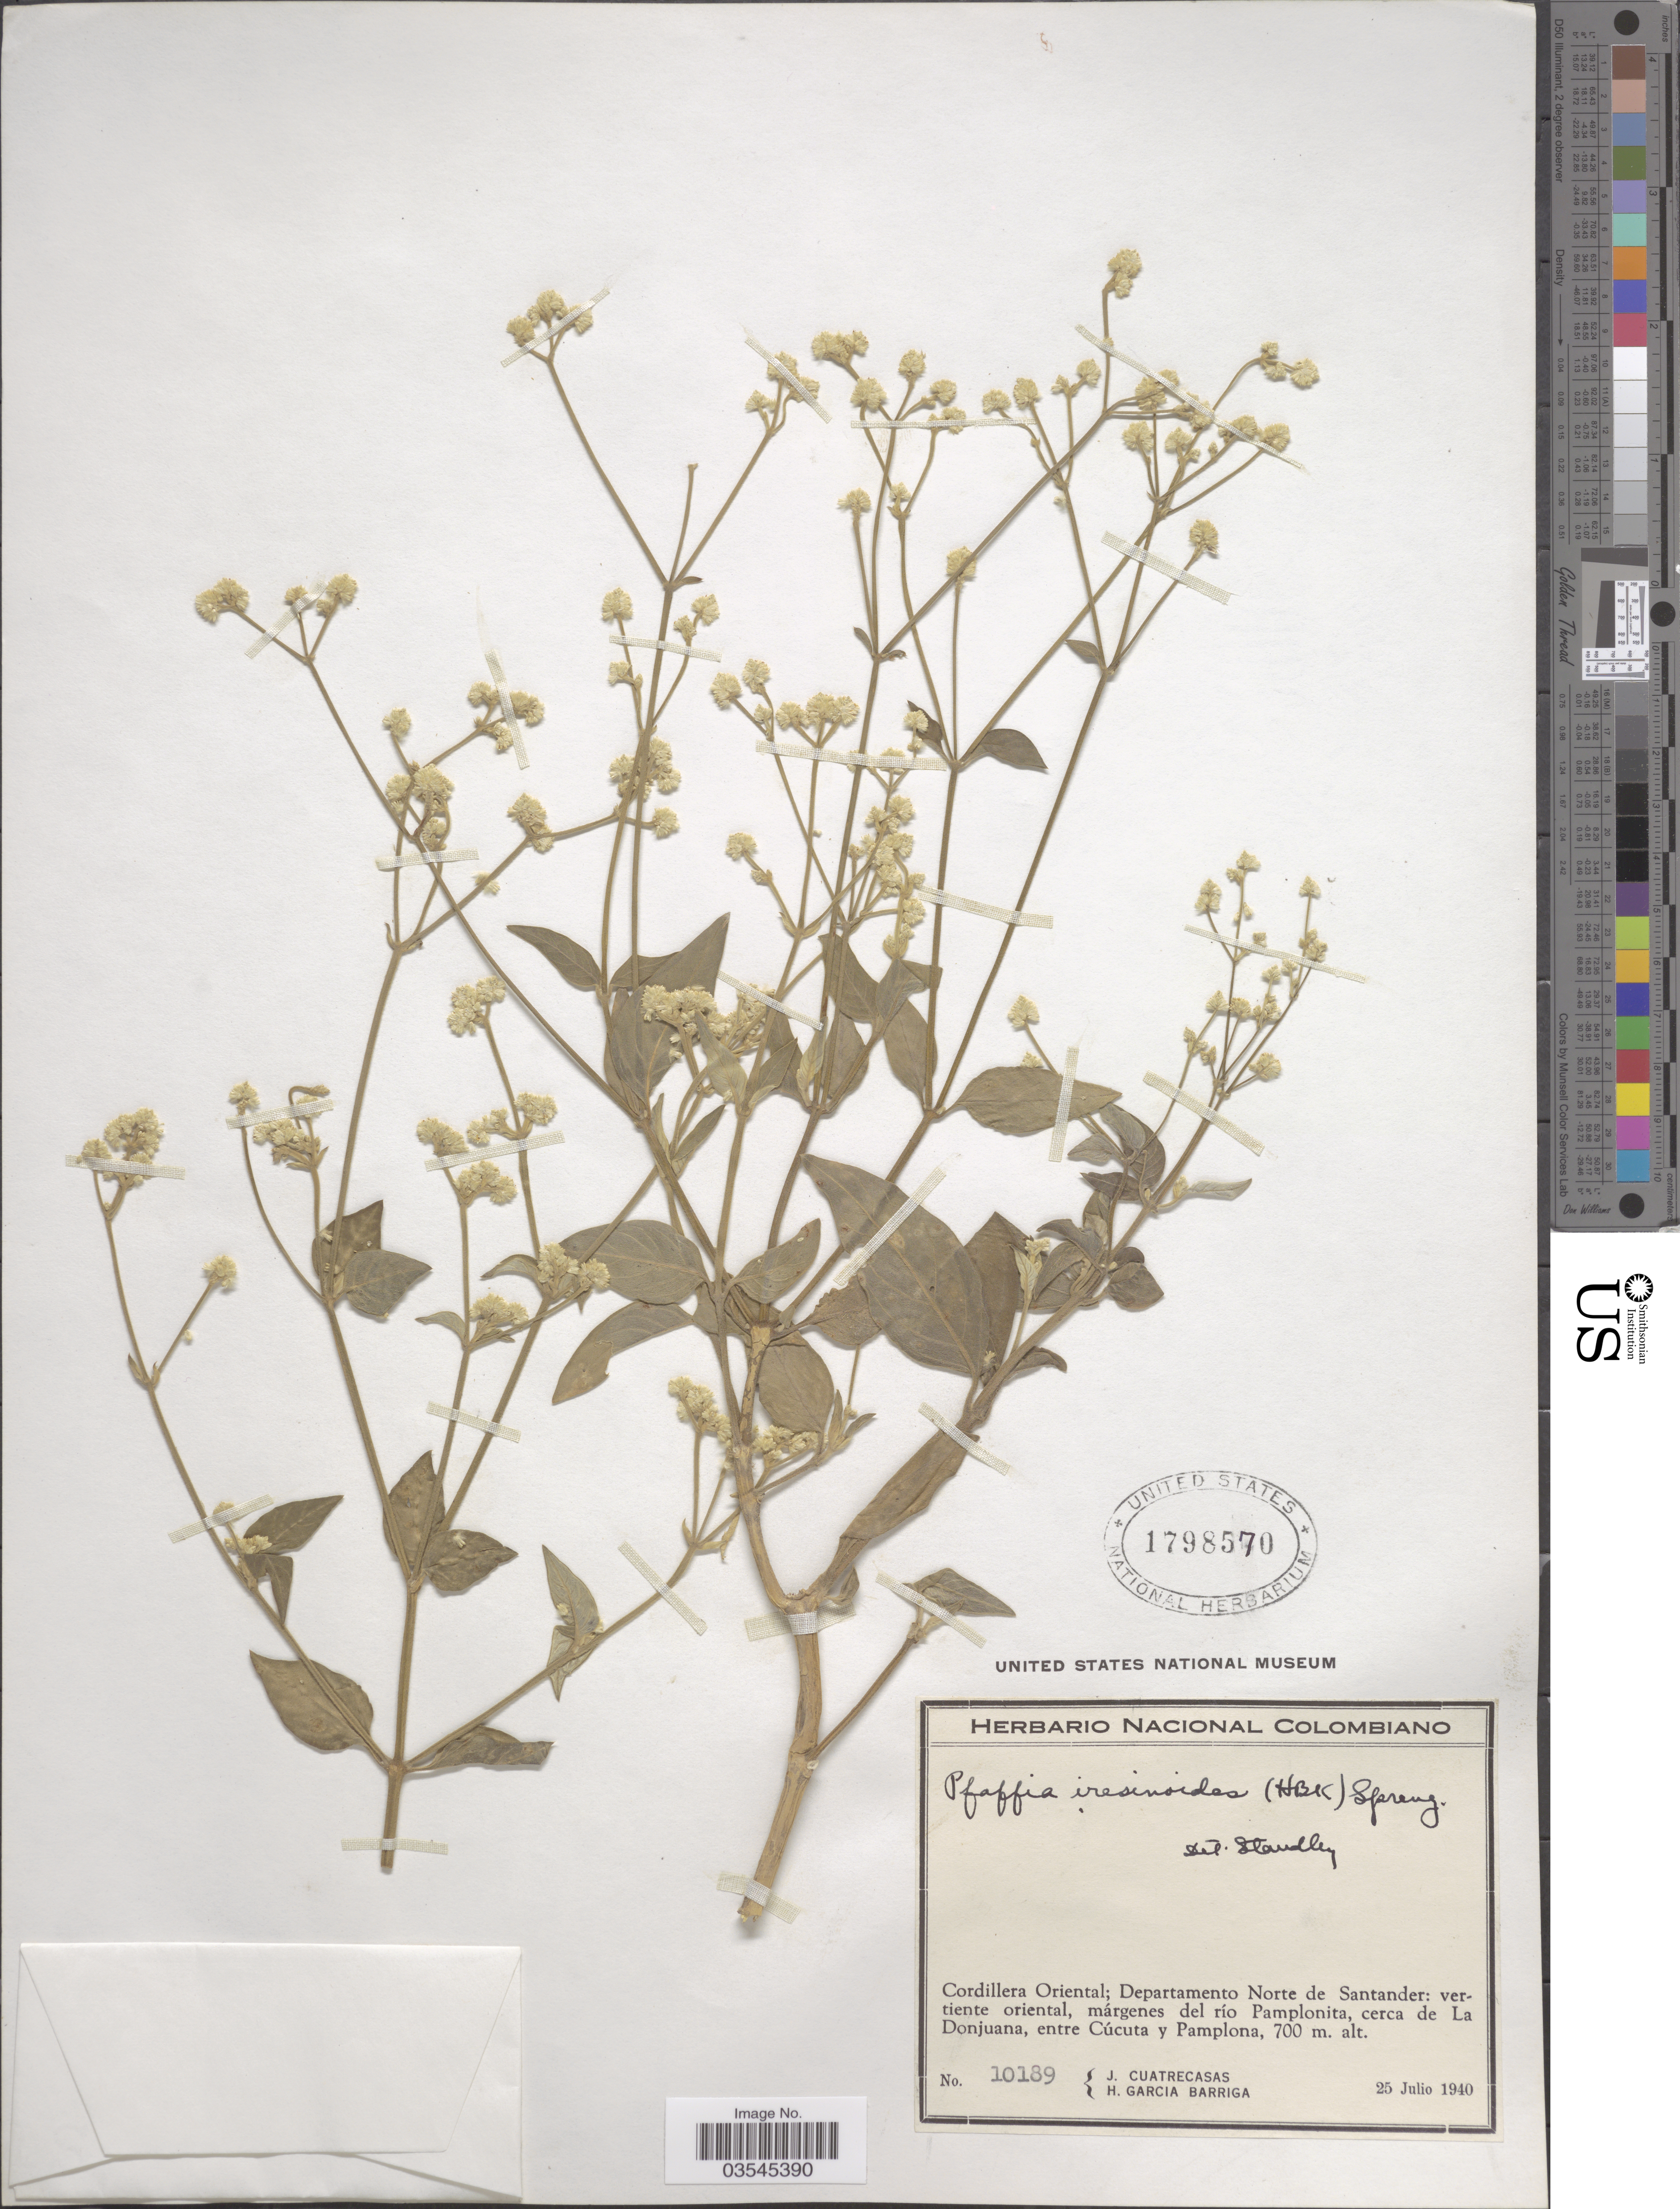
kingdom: Plantae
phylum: Tracheophyta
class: Magnoliopsida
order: Caryophyllales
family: Amaranthaceae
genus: Pfaffia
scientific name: Pfaffia iresinoides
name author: (Kunth) Spreng.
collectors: J. Cuatrecasas & H. García Barriga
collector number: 10189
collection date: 1940-07-25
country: Colombia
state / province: Norte de Santander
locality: Cordillera Oriental; Departamento Norte de Santander: vertiente oriental, márgenes del río Pamplonita, cerca de La Donjuana, entre Cúcuta y Pamplona.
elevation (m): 700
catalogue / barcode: US 1798570